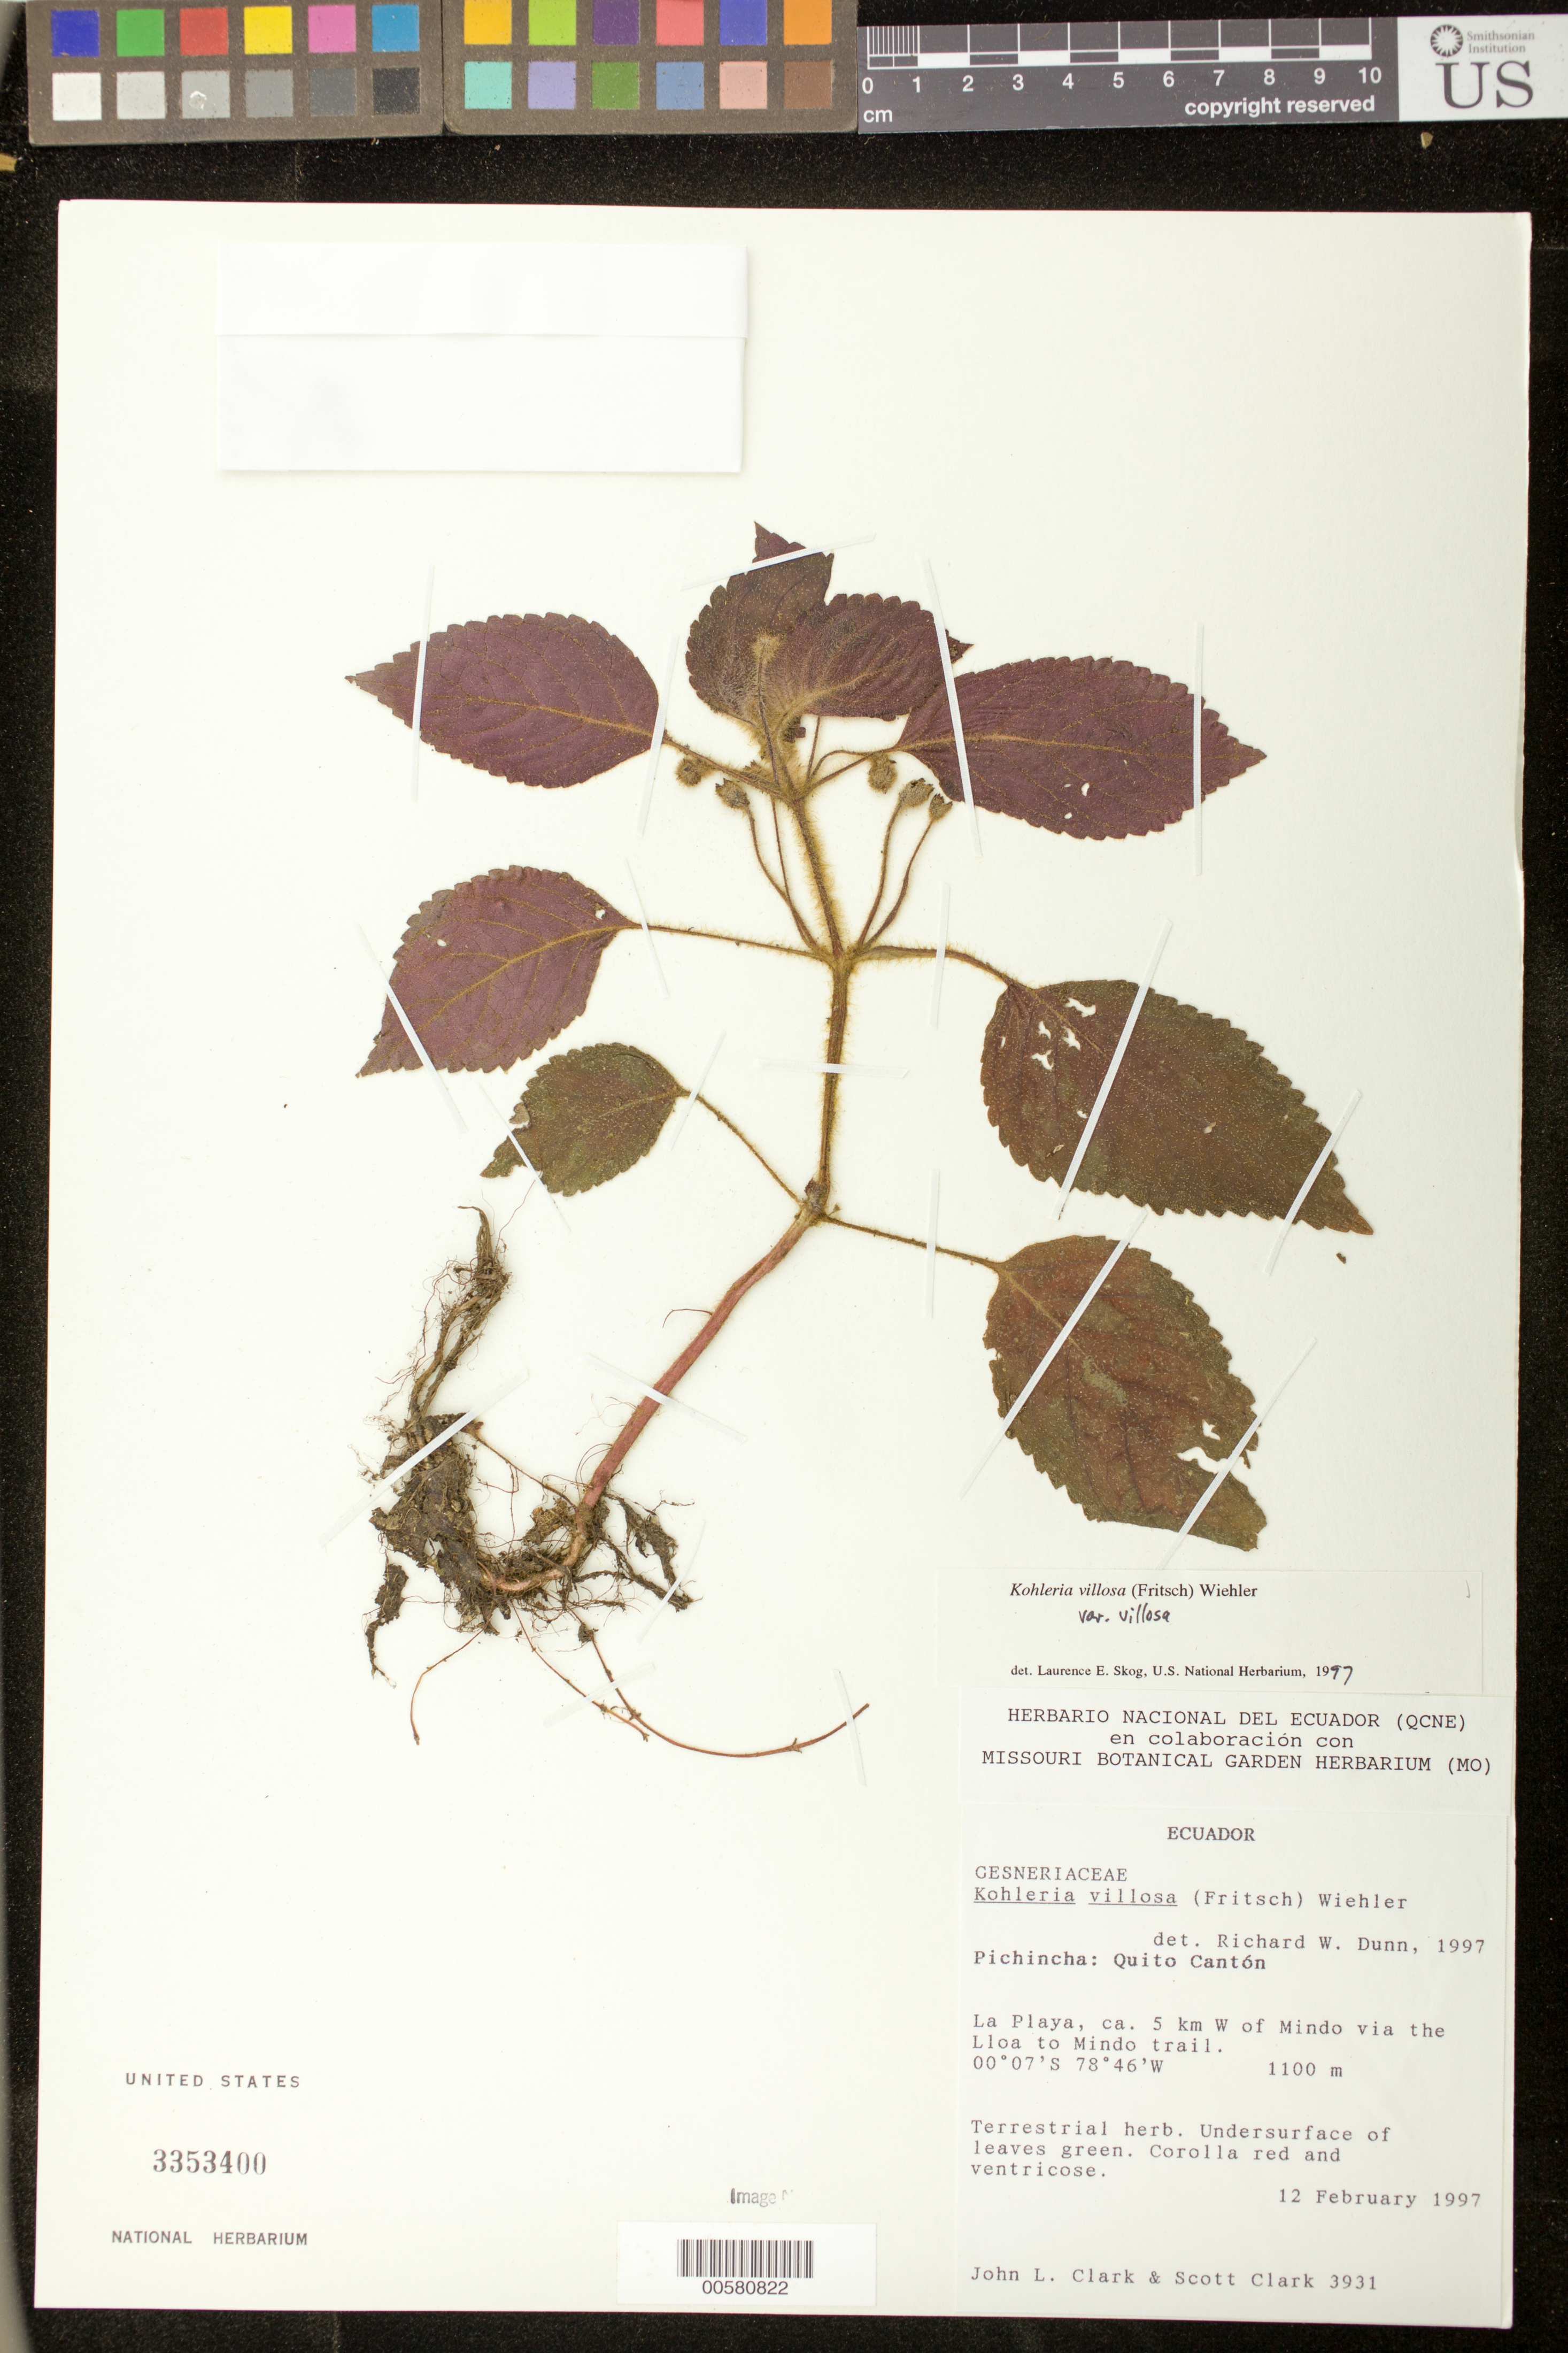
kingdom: Plantae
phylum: Tracheophyta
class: Magnoliopsida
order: Lamiales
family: Gesneriaceae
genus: Kohleria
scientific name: Kohleria villosa var. villosa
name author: (Fritsch) Wiehler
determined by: Skog, Laurence E.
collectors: J. L. Clark & S. Clark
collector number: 3931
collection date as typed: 12 Feb 1997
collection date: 1997-02-12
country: Ecuador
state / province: Pichincha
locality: Quito Cantón. La Playa, ca. 5 km W of Mindo via the Lloa to Mindo trail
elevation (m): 1100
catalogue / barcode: US 3353400